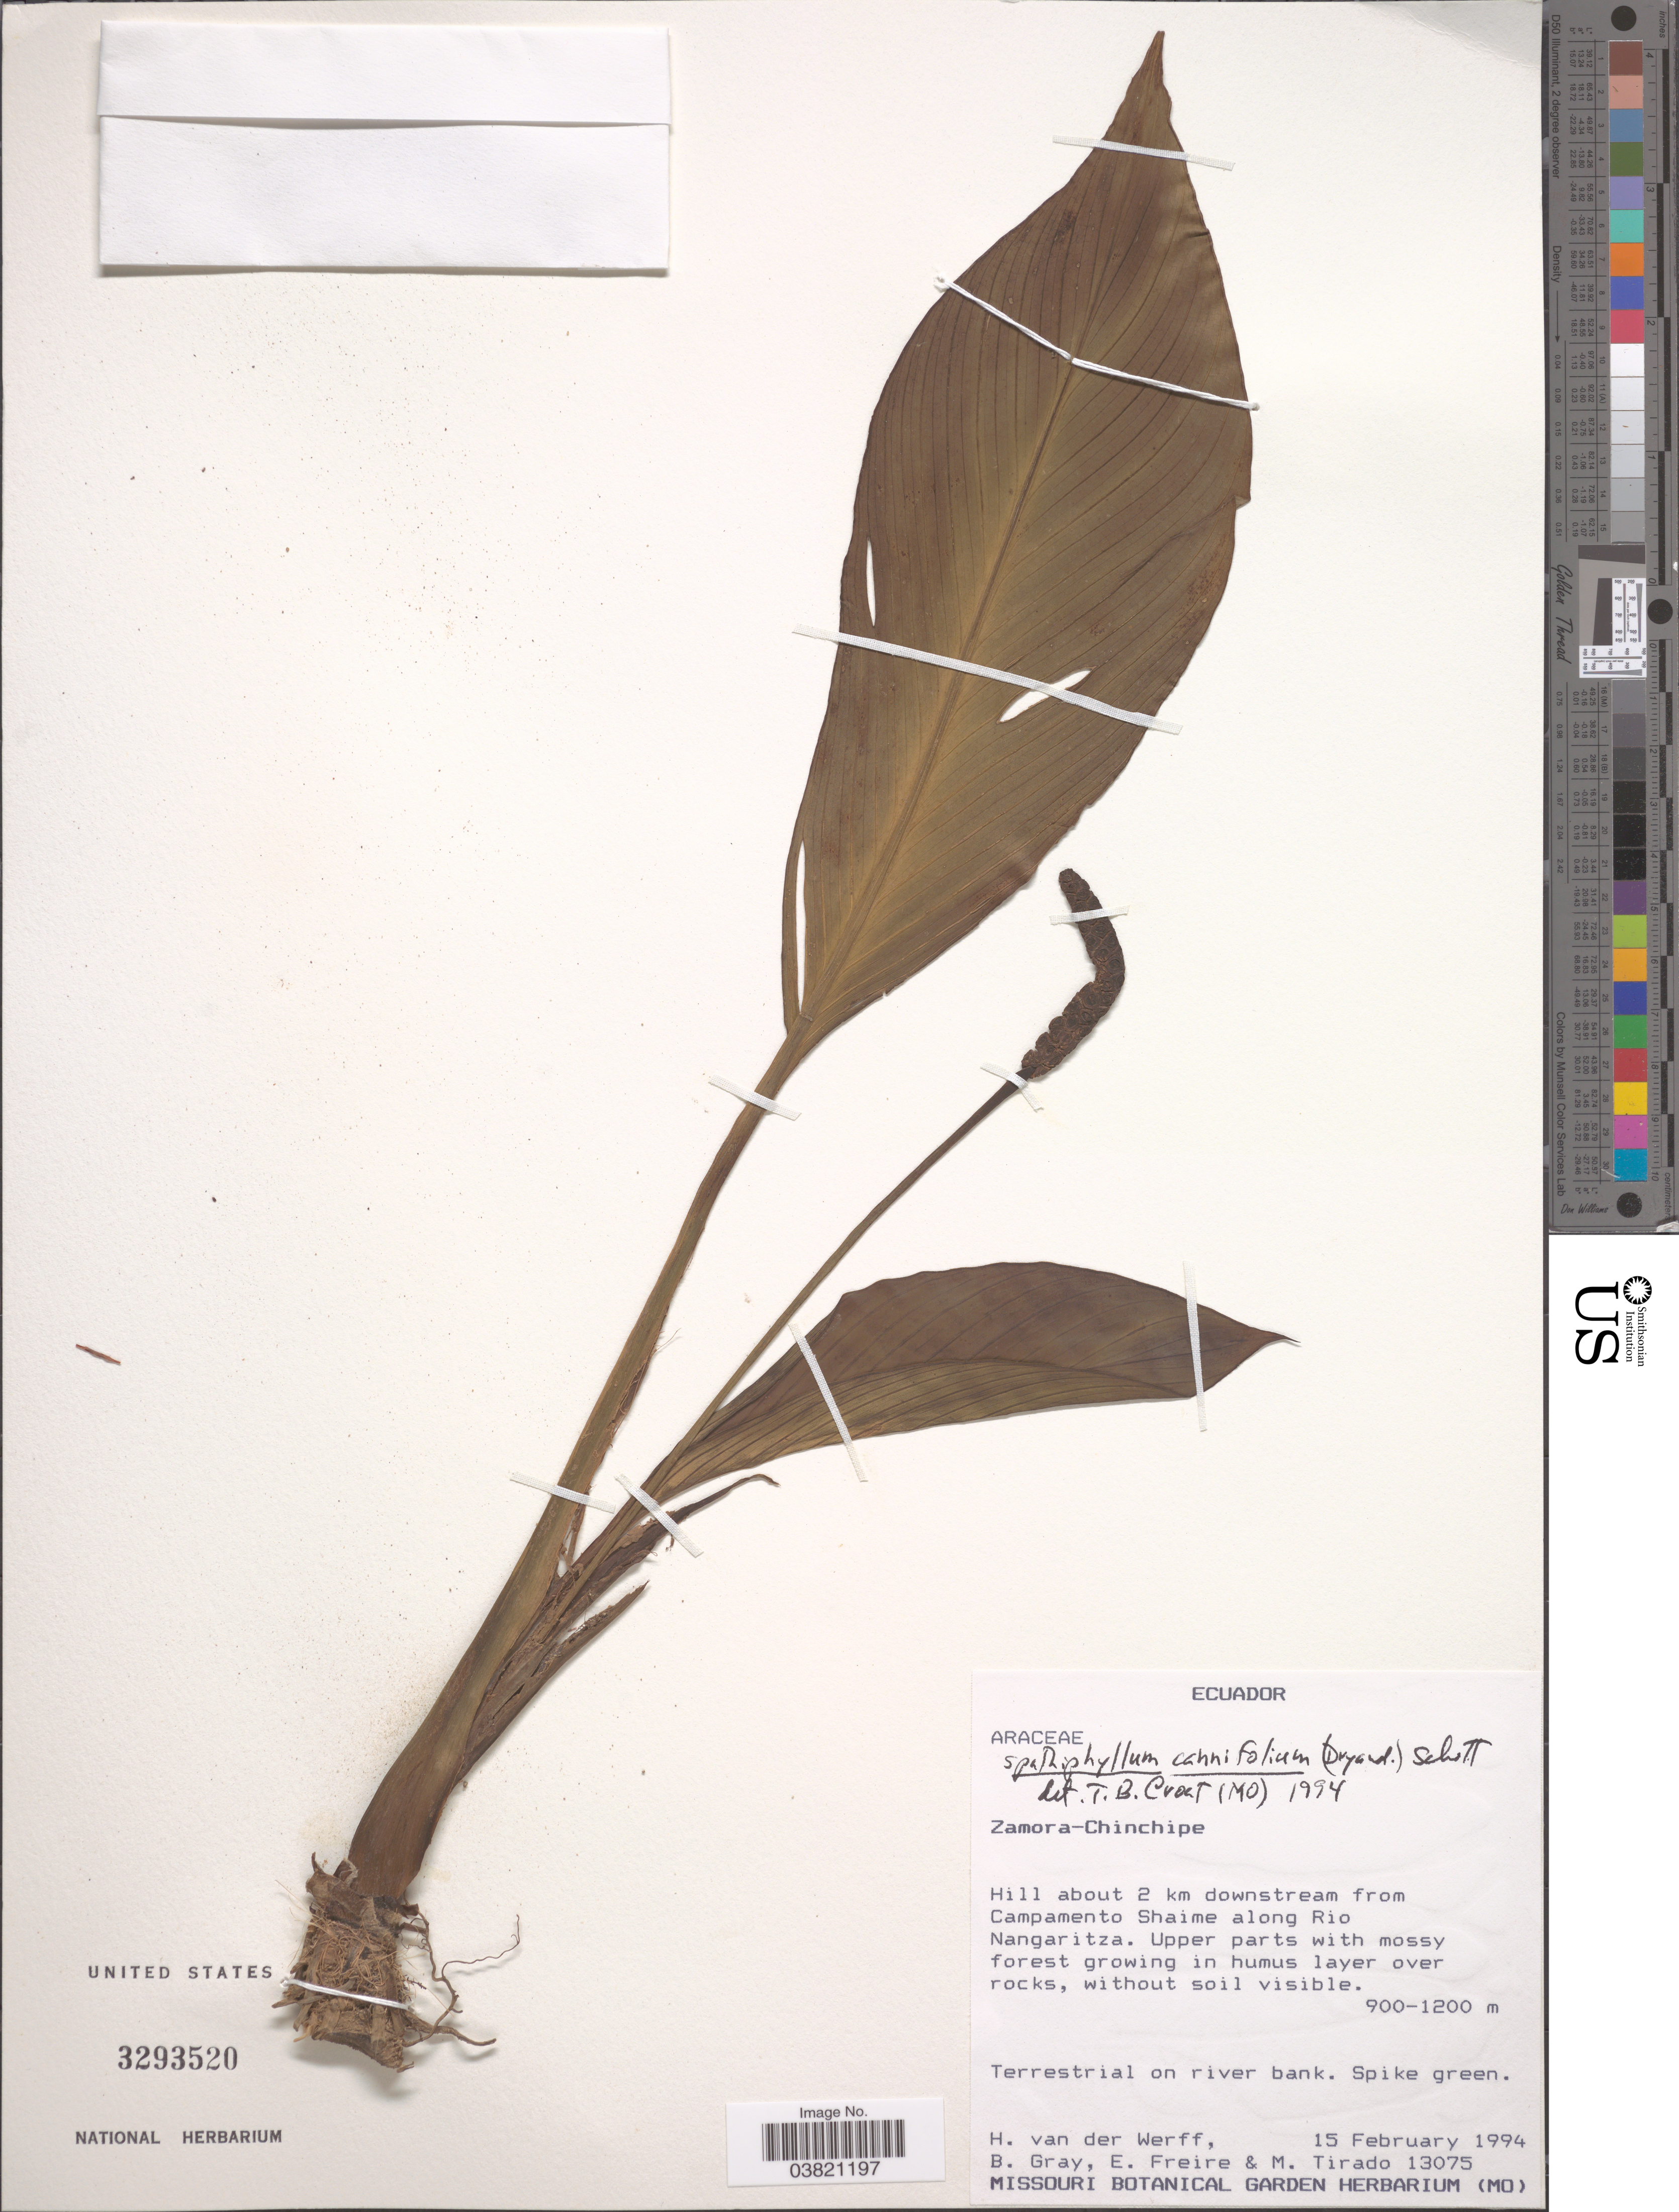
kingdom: Plantae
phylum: Tracheophyta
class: Liliopsida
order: Alismatales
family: Araceae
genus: Spathiphyllum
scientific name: Spathiphyllum cannifolium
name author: (Dryand. ex Sims) Schott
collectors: H. van der Werff, B. Gray, E. Freire & M. Tirado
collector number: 13075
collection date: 1994-02-15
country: Ecuador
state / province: Zamora-Chinchipe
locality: Hill about 2 km downstream from Campamento Shaime along Rio Nangaritza.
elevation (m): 900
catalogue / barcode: US 3293520